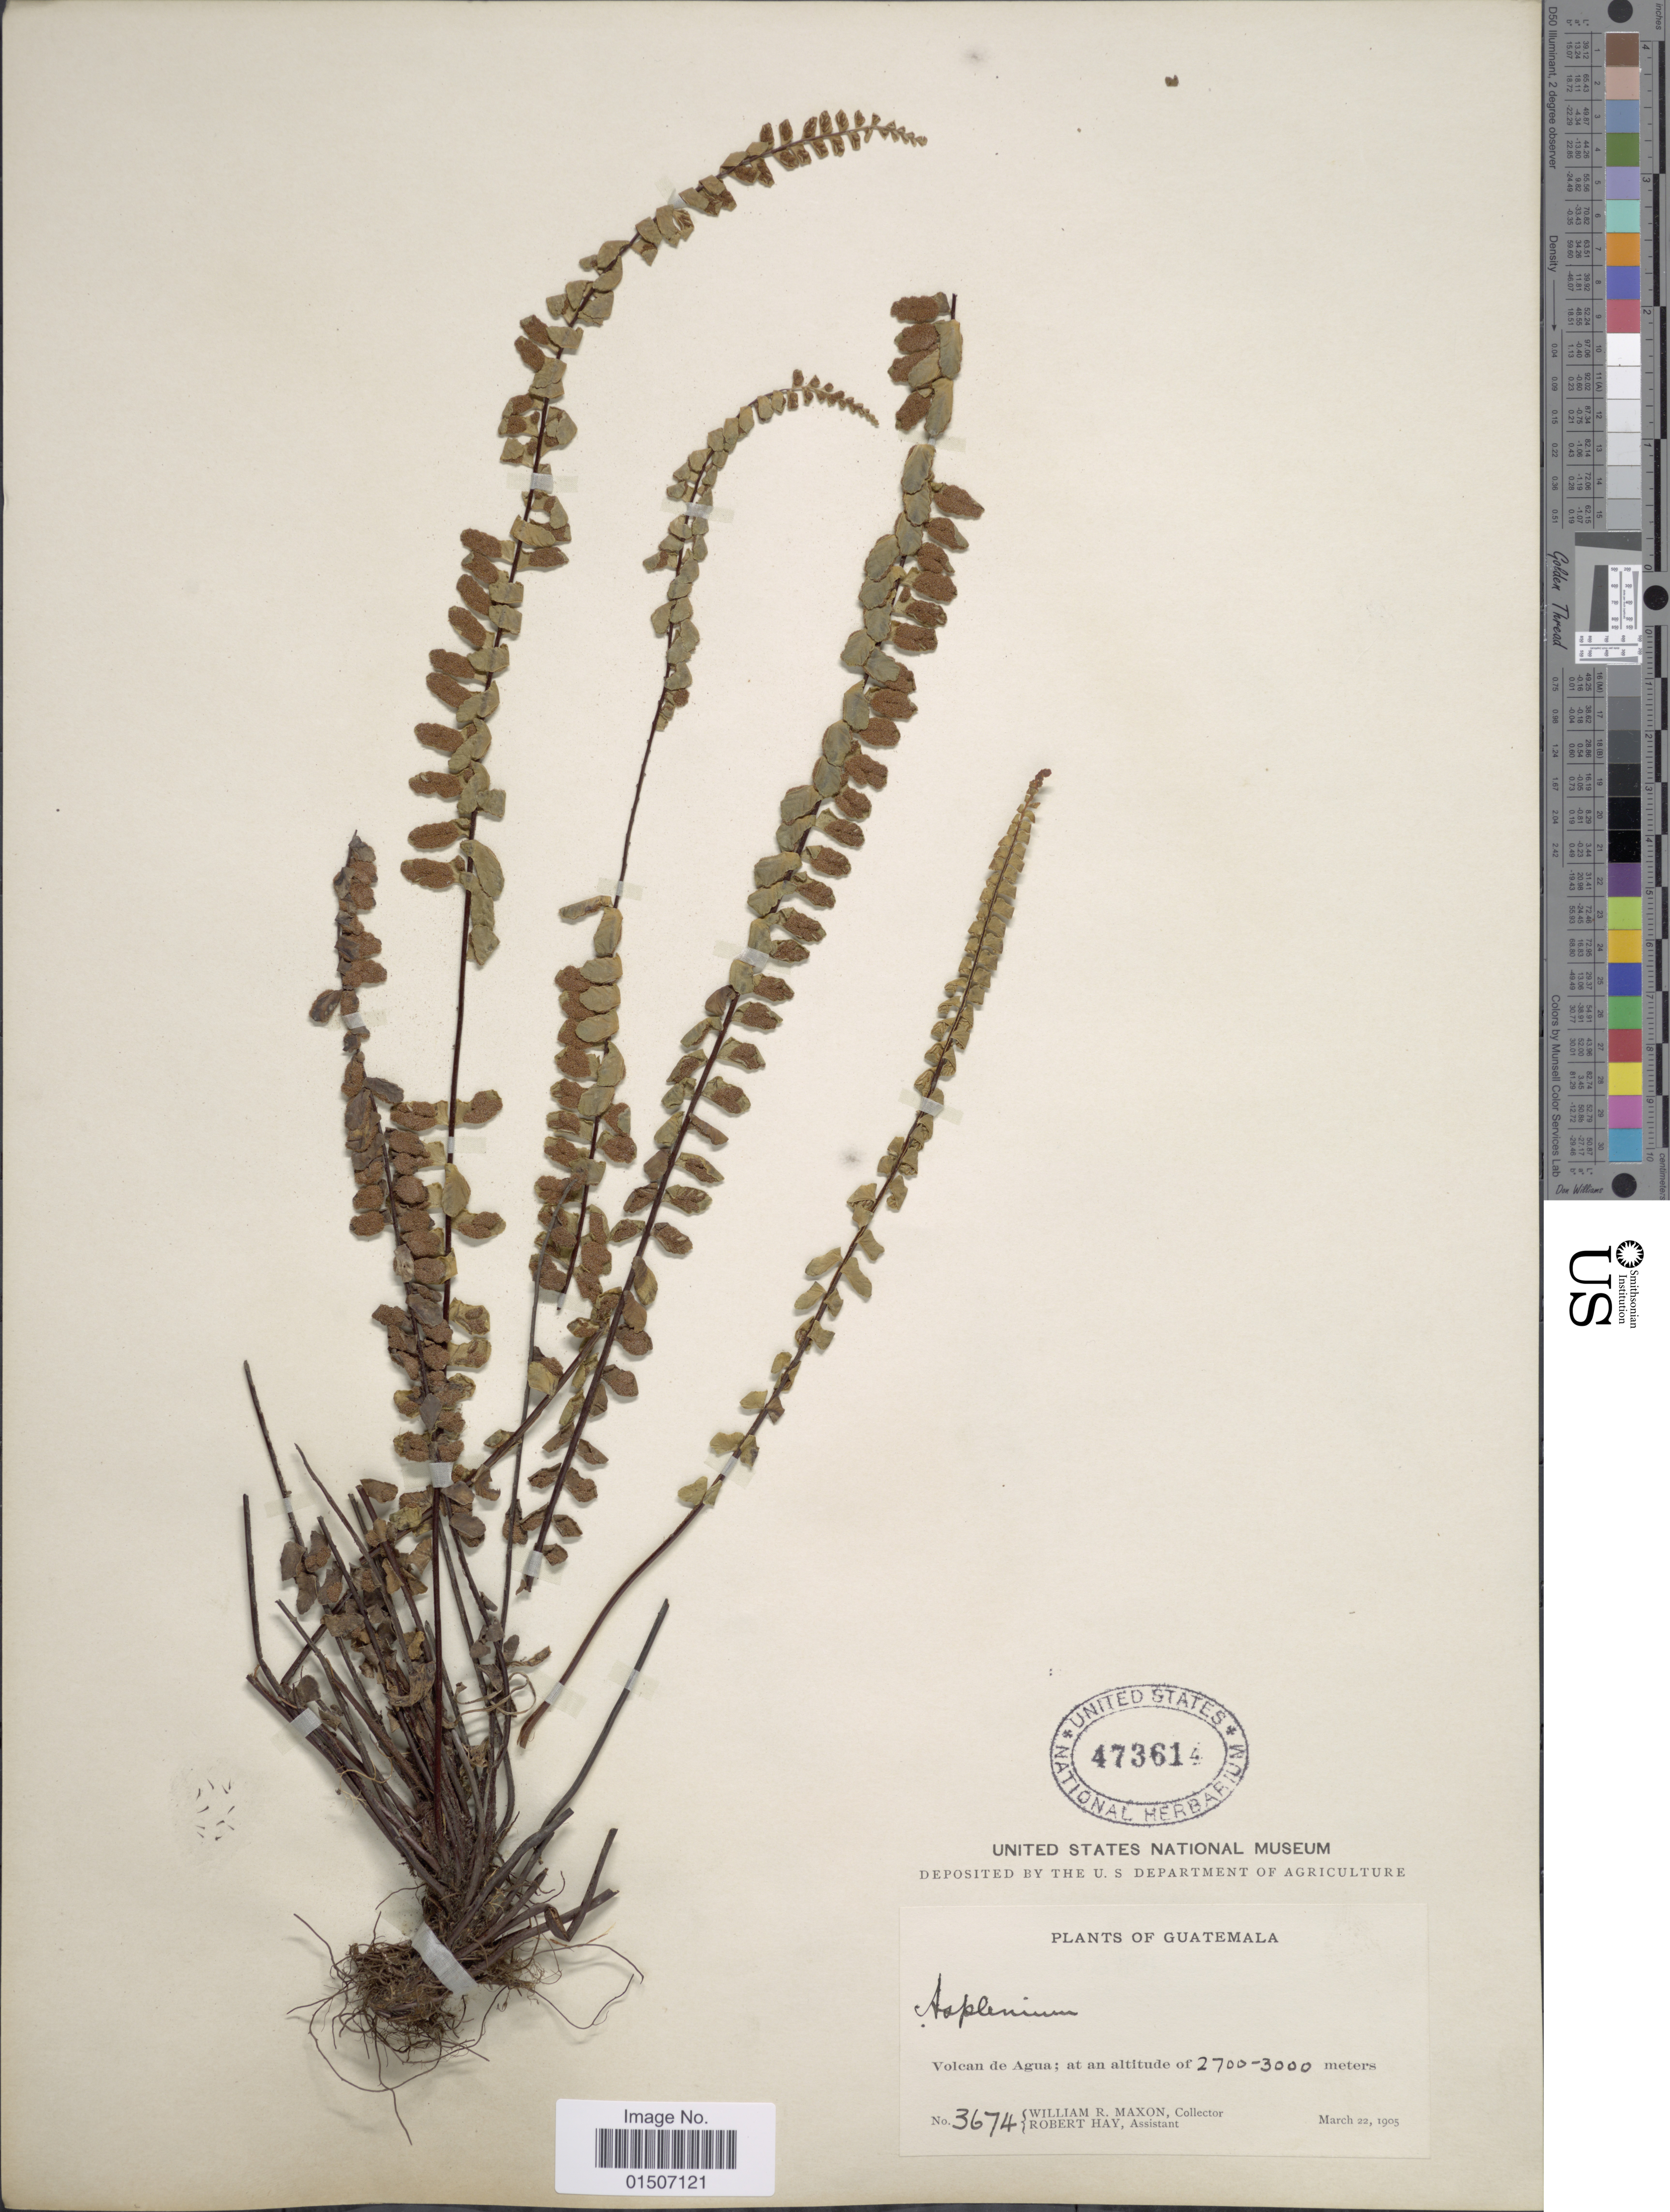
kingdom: Plantae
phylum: Tracheophyta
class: Polypodiopsida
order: Polypodiales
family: Aspleniaceae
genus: Asplenium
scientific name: Asplenium monanthes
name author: L.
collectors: W. R. Maxon & R. H. Hay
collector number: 3674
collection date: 1905-03-22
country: Guatemala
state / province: Guatemala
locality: Volcan de Agua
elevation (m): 2700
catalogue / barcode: US 473614